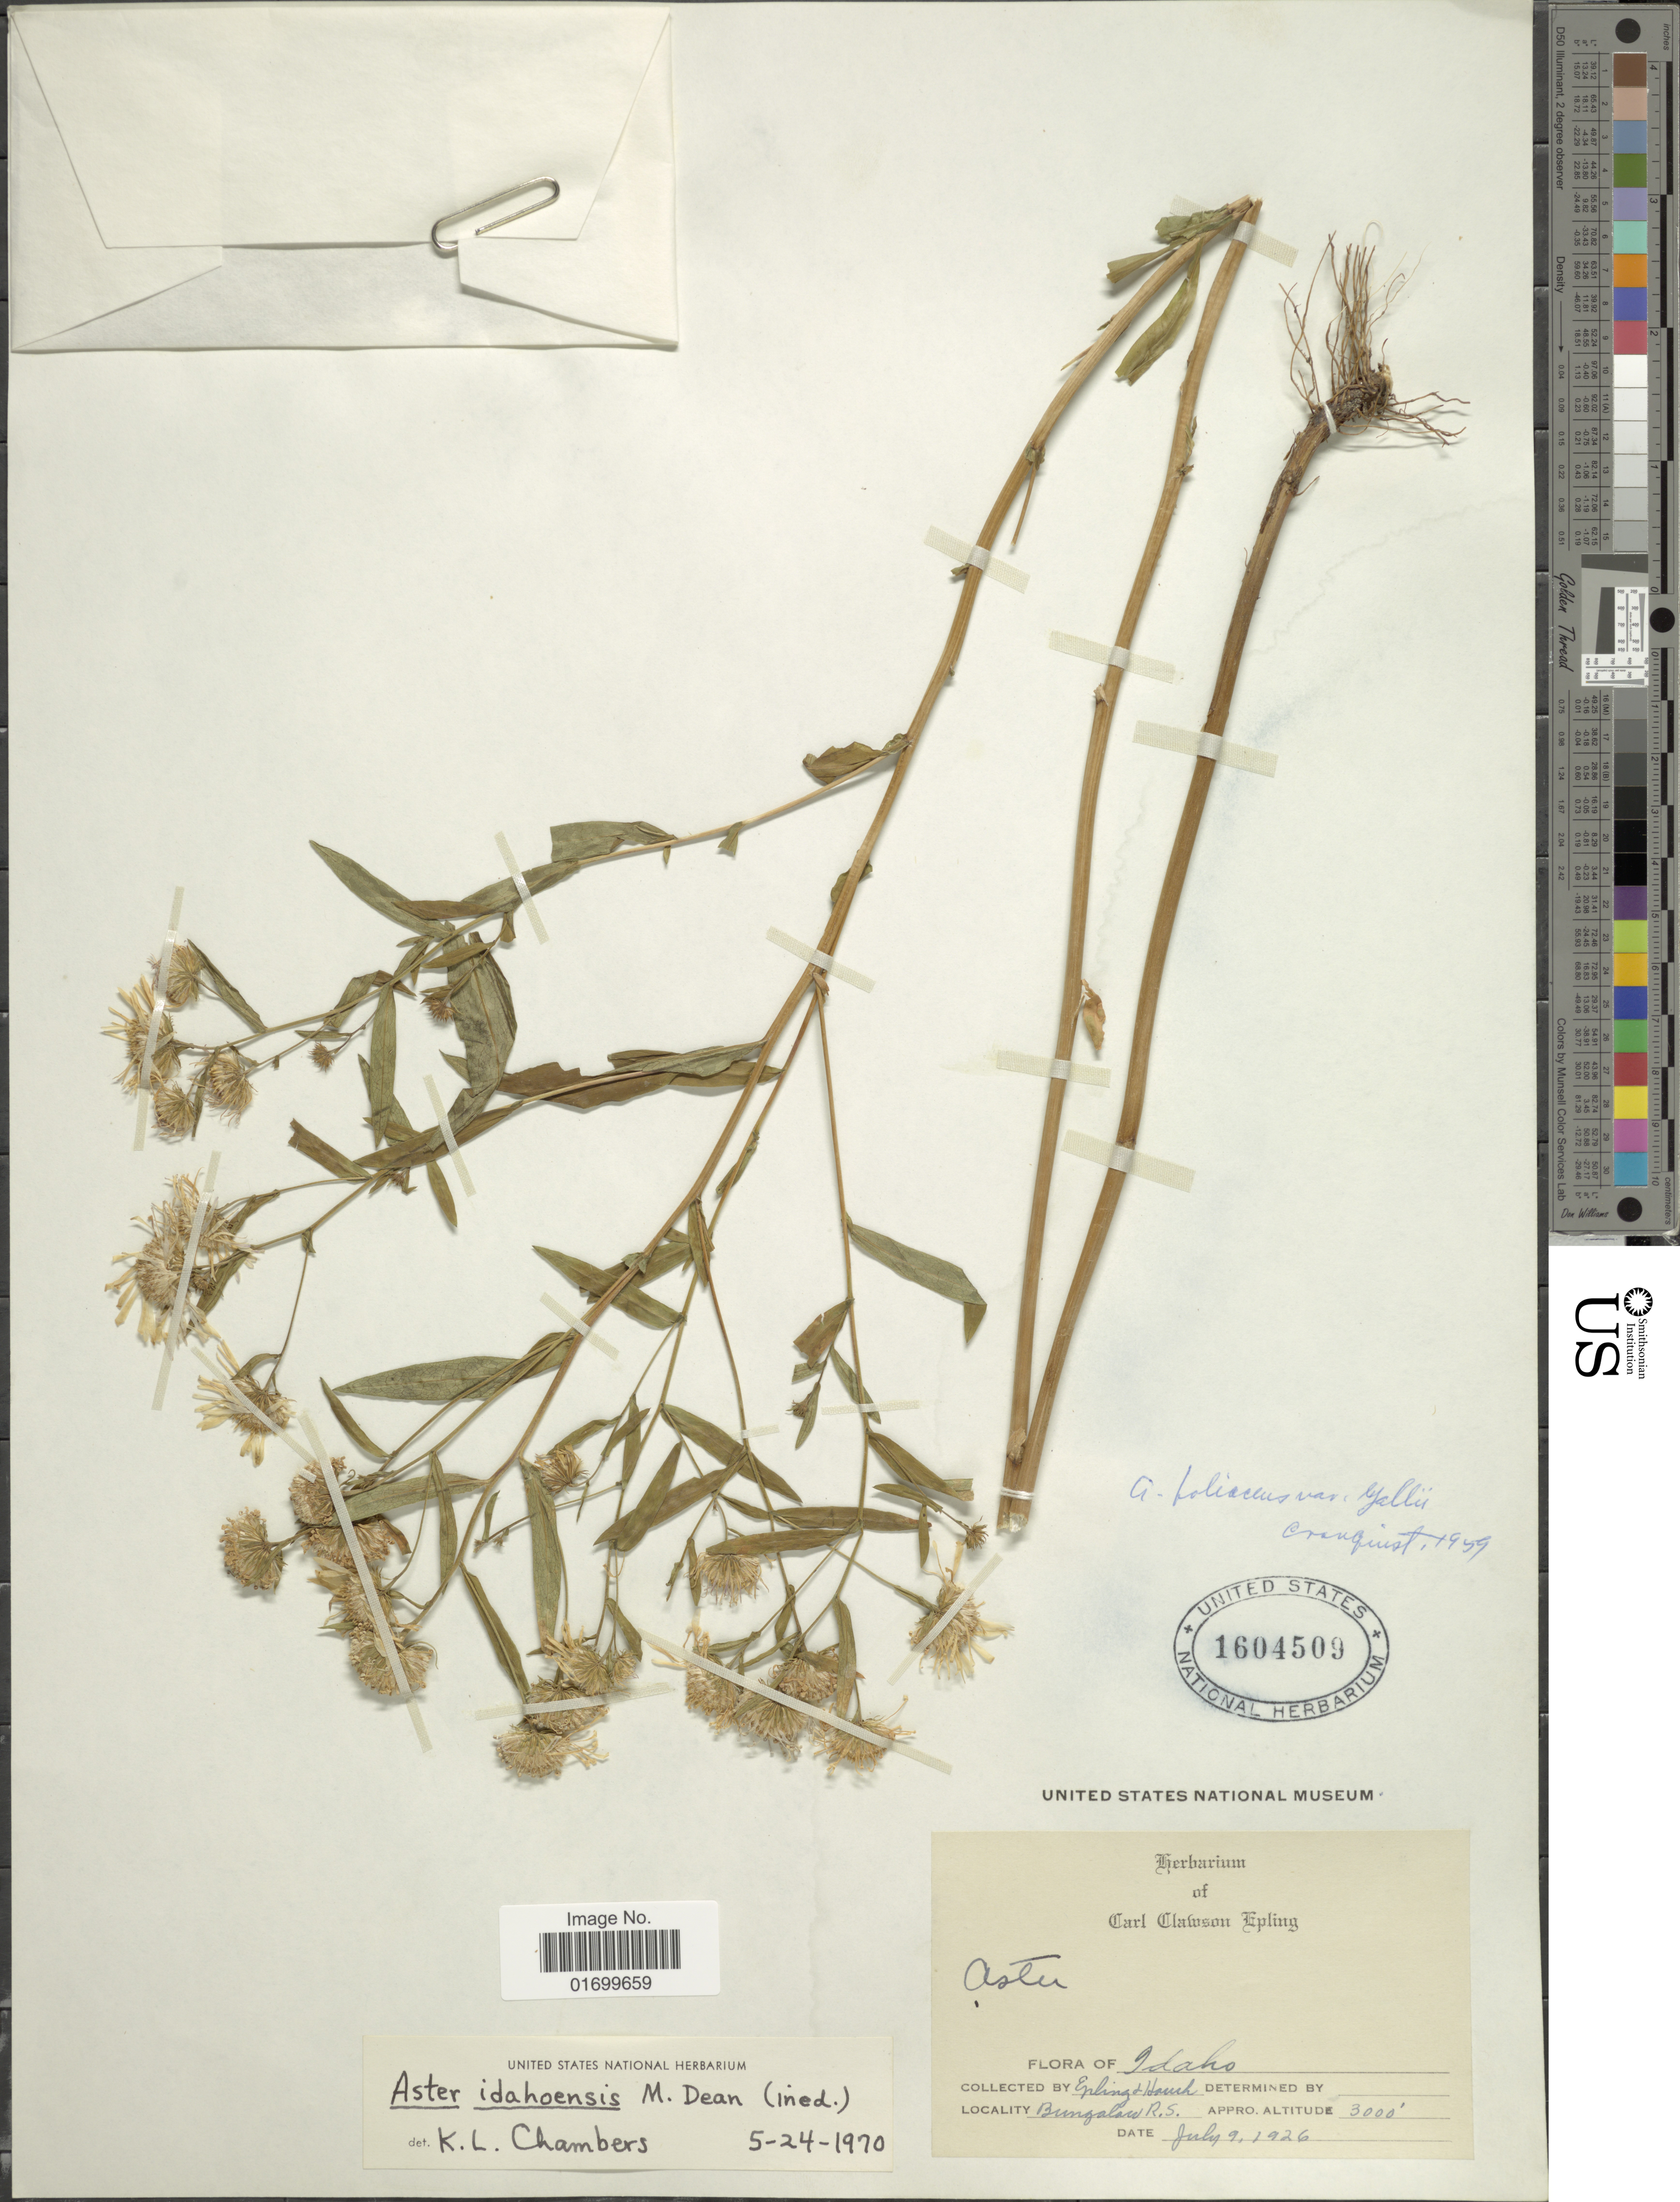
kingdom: Plantae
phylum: Tracheophyta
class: Magnoliopsida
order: Asterales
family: Asteraceae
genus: Symphyotrichum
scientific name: Symphyotrichum foliaceum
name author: (Lindl. ex DC.) G.L. Nesom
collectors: -- Epling & -. Hauch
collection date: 1926-07-09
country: United States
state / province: Idaho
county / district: Clearwater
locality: Bungalow Ranger Station.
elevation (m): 914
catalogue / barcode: US 1604509